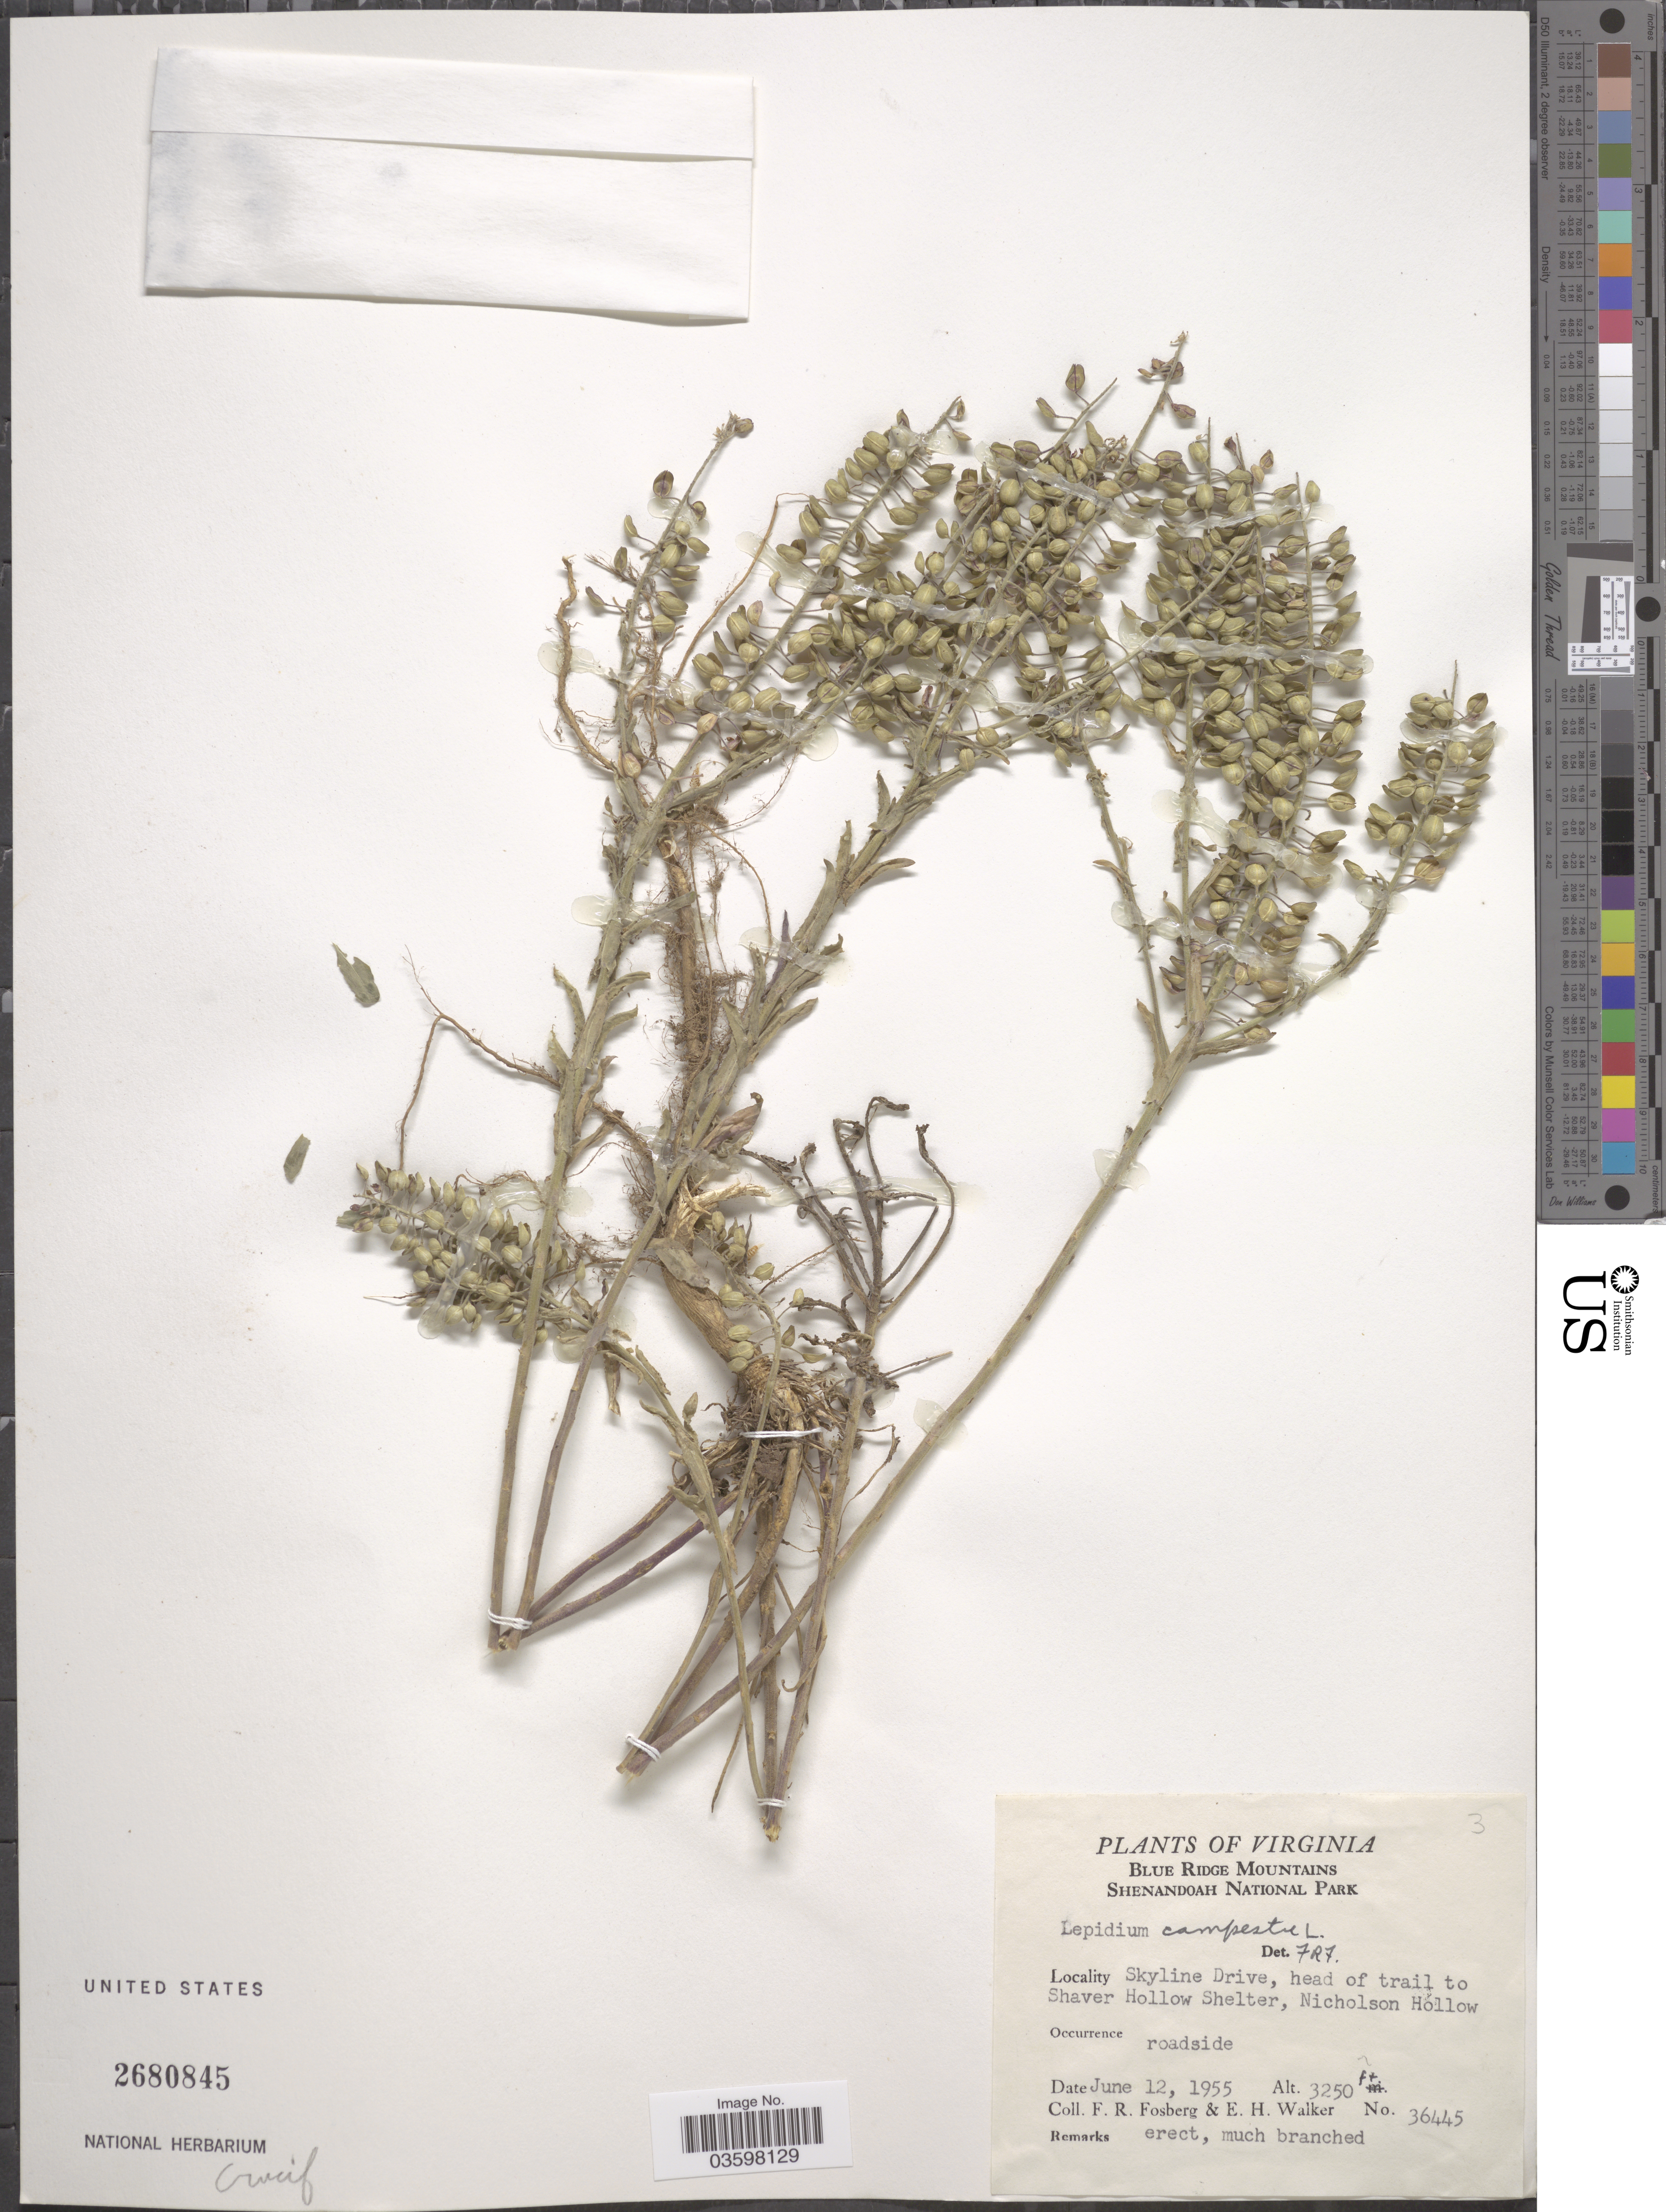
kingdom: Plantae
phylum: Tracheophyta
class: Magnoliopsida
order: Brassicales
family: Brassicaceae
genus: Lepidium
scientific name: Lepidium campestre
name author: (L.) W.T. Aiton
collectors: F. R. Fosberg & E. H. Walker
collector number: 36445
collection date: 1955-06-12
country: United States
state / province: Virginia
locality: Blue Ridge Mountains. Shenandoah National Park. Skyline Drive, head of trail to Shaver Hollow Shelter, Nicholson Hollow.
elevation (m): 991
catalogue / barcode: US 2680845